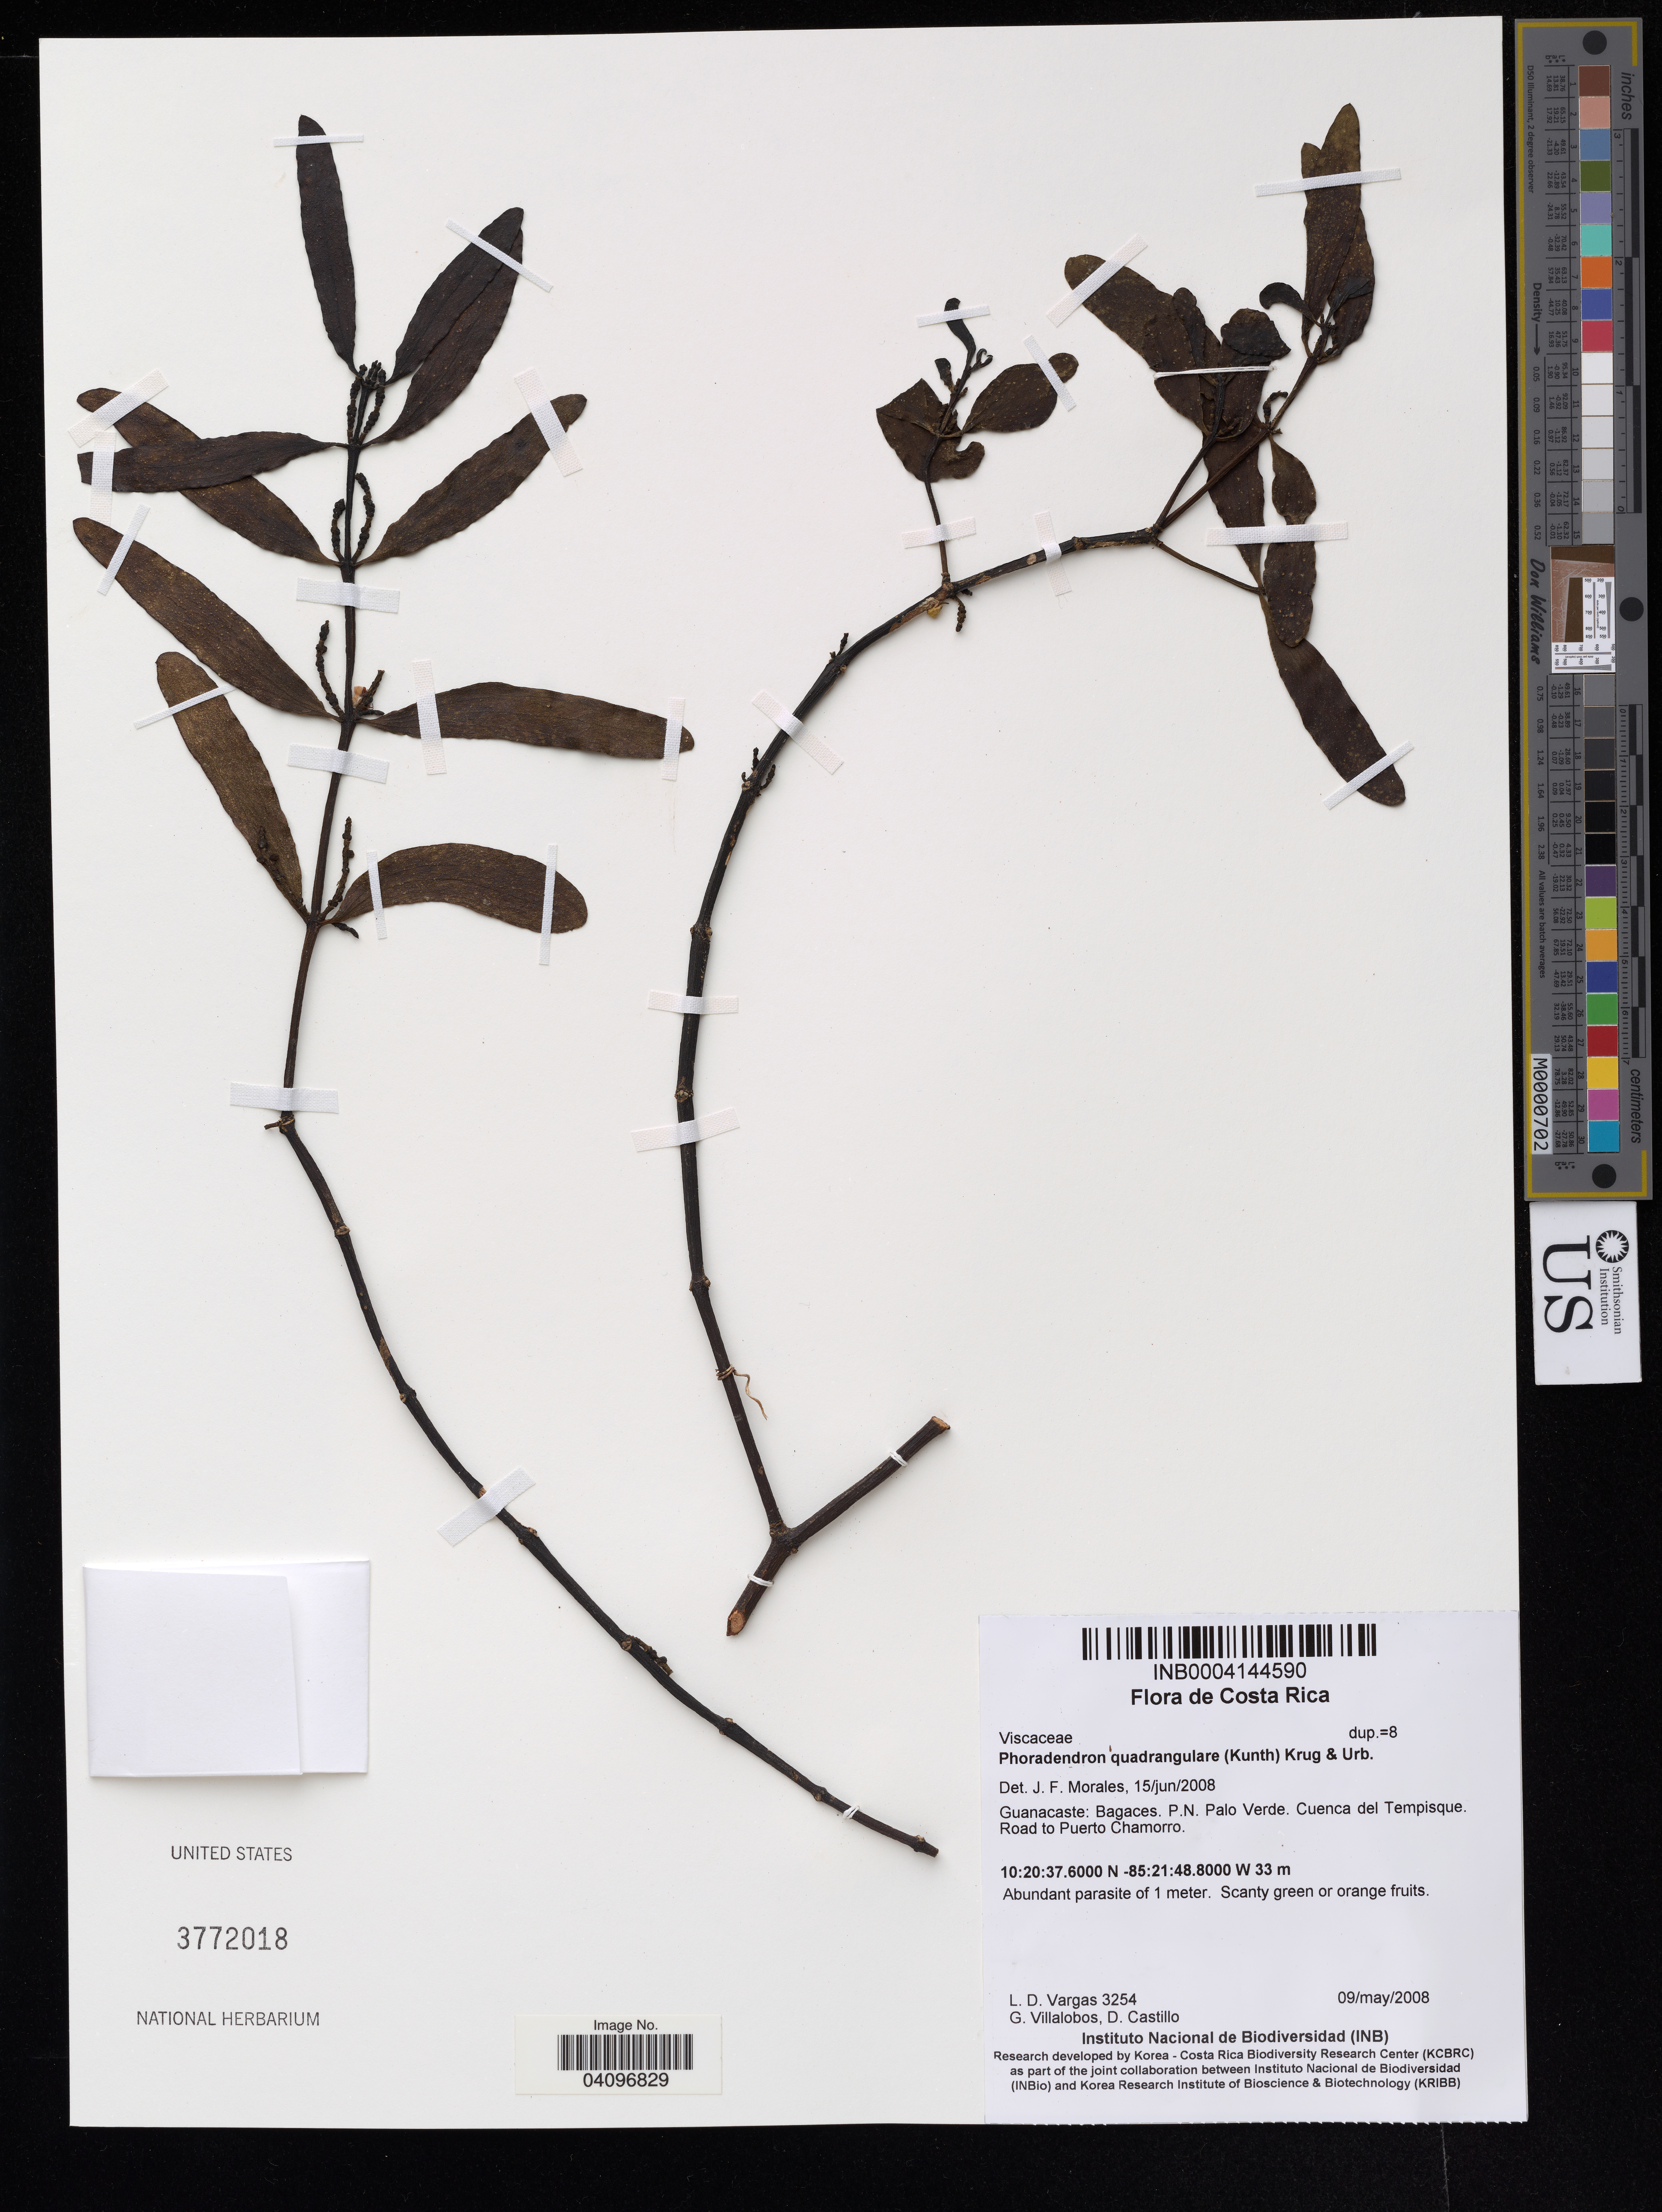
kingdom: Plantae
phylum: Tracheophyta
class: Magnoliopsida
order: Santalales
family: Viscaceae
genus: Phoradendron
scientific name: Phoradendron quadrangulare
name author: (Kunth) Griseb.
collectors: L. Vargas, G. Villalobos & D. Castillo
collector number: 3254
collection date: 2008-05-09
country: Costa Rica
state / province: Guanacaste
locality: Guanacaste: Bagaces. P.N. Palo Verde. Cuenca del Tempisque. Road to Puerto Chamorro.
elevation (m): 33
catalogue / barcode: US 3772018